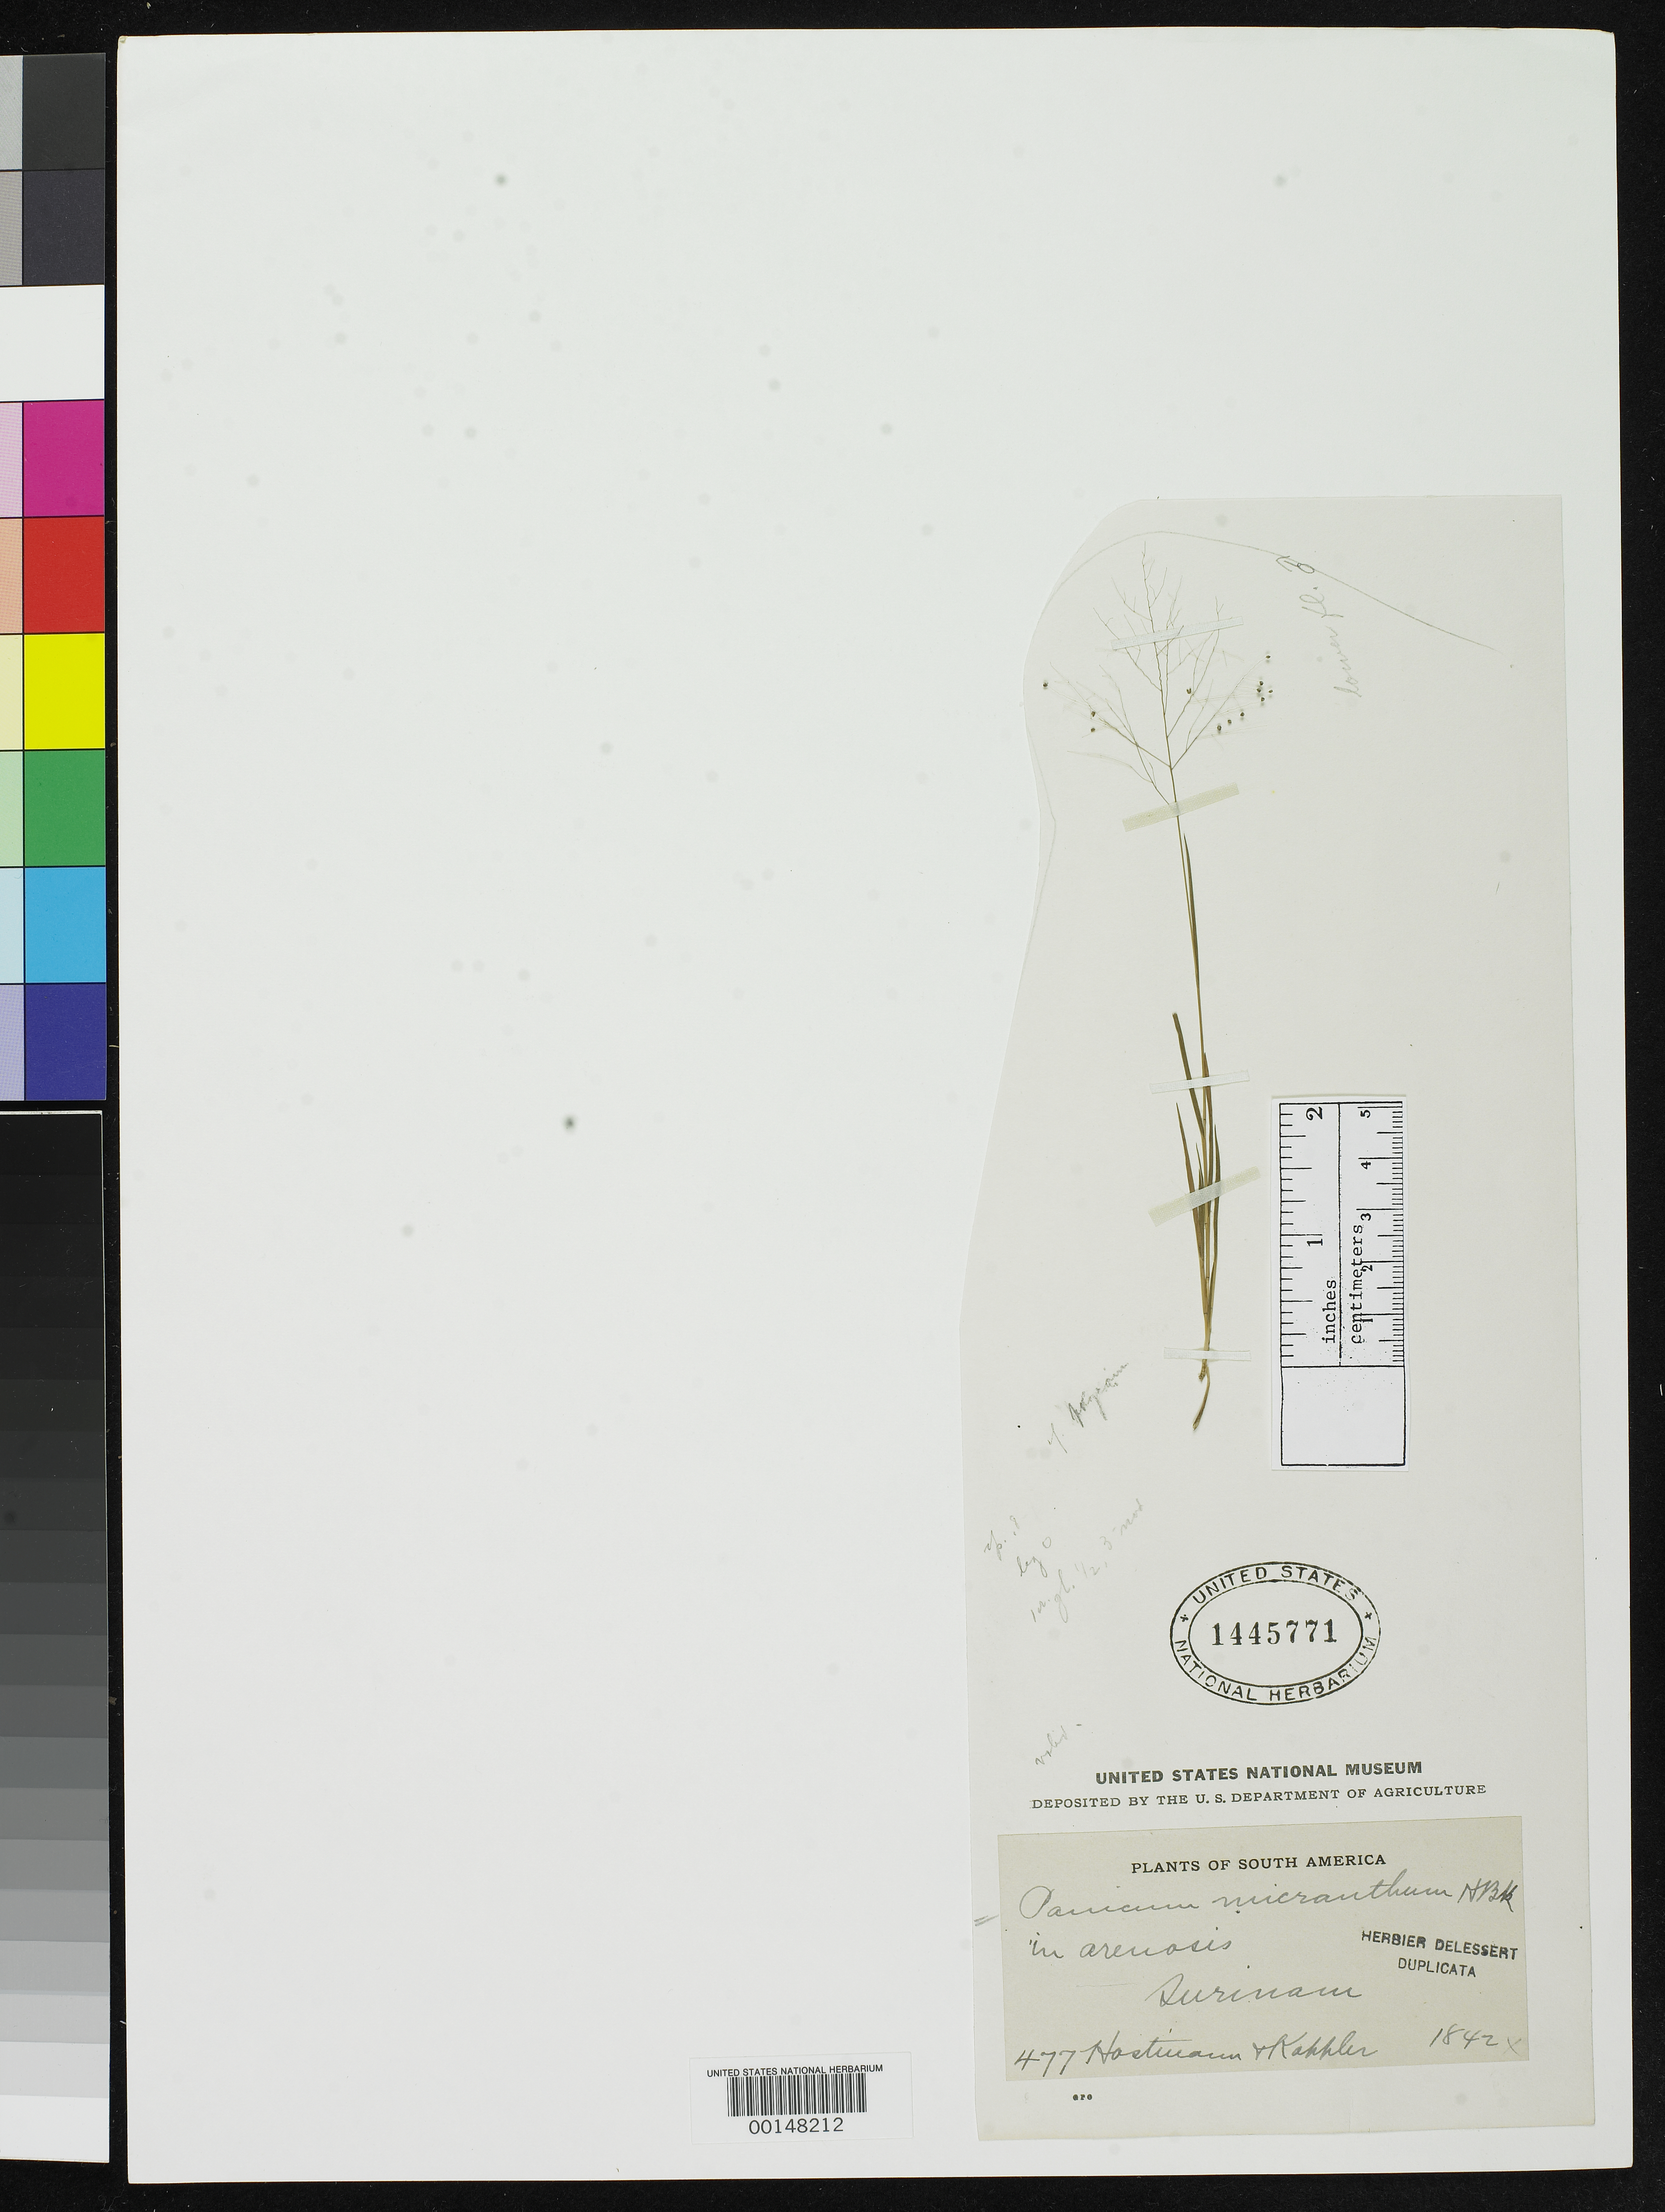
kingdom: Plantae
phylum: Tracheophyta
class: Liliopsida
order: Poales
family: Poaceae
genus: Panicum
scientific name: Panicum kappleri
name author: Steud.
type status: Type Fragment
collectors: F. Hostmann & A. Kappler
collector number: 477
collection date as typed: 1842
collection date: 1842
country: Suriname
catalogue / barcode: US 1445771